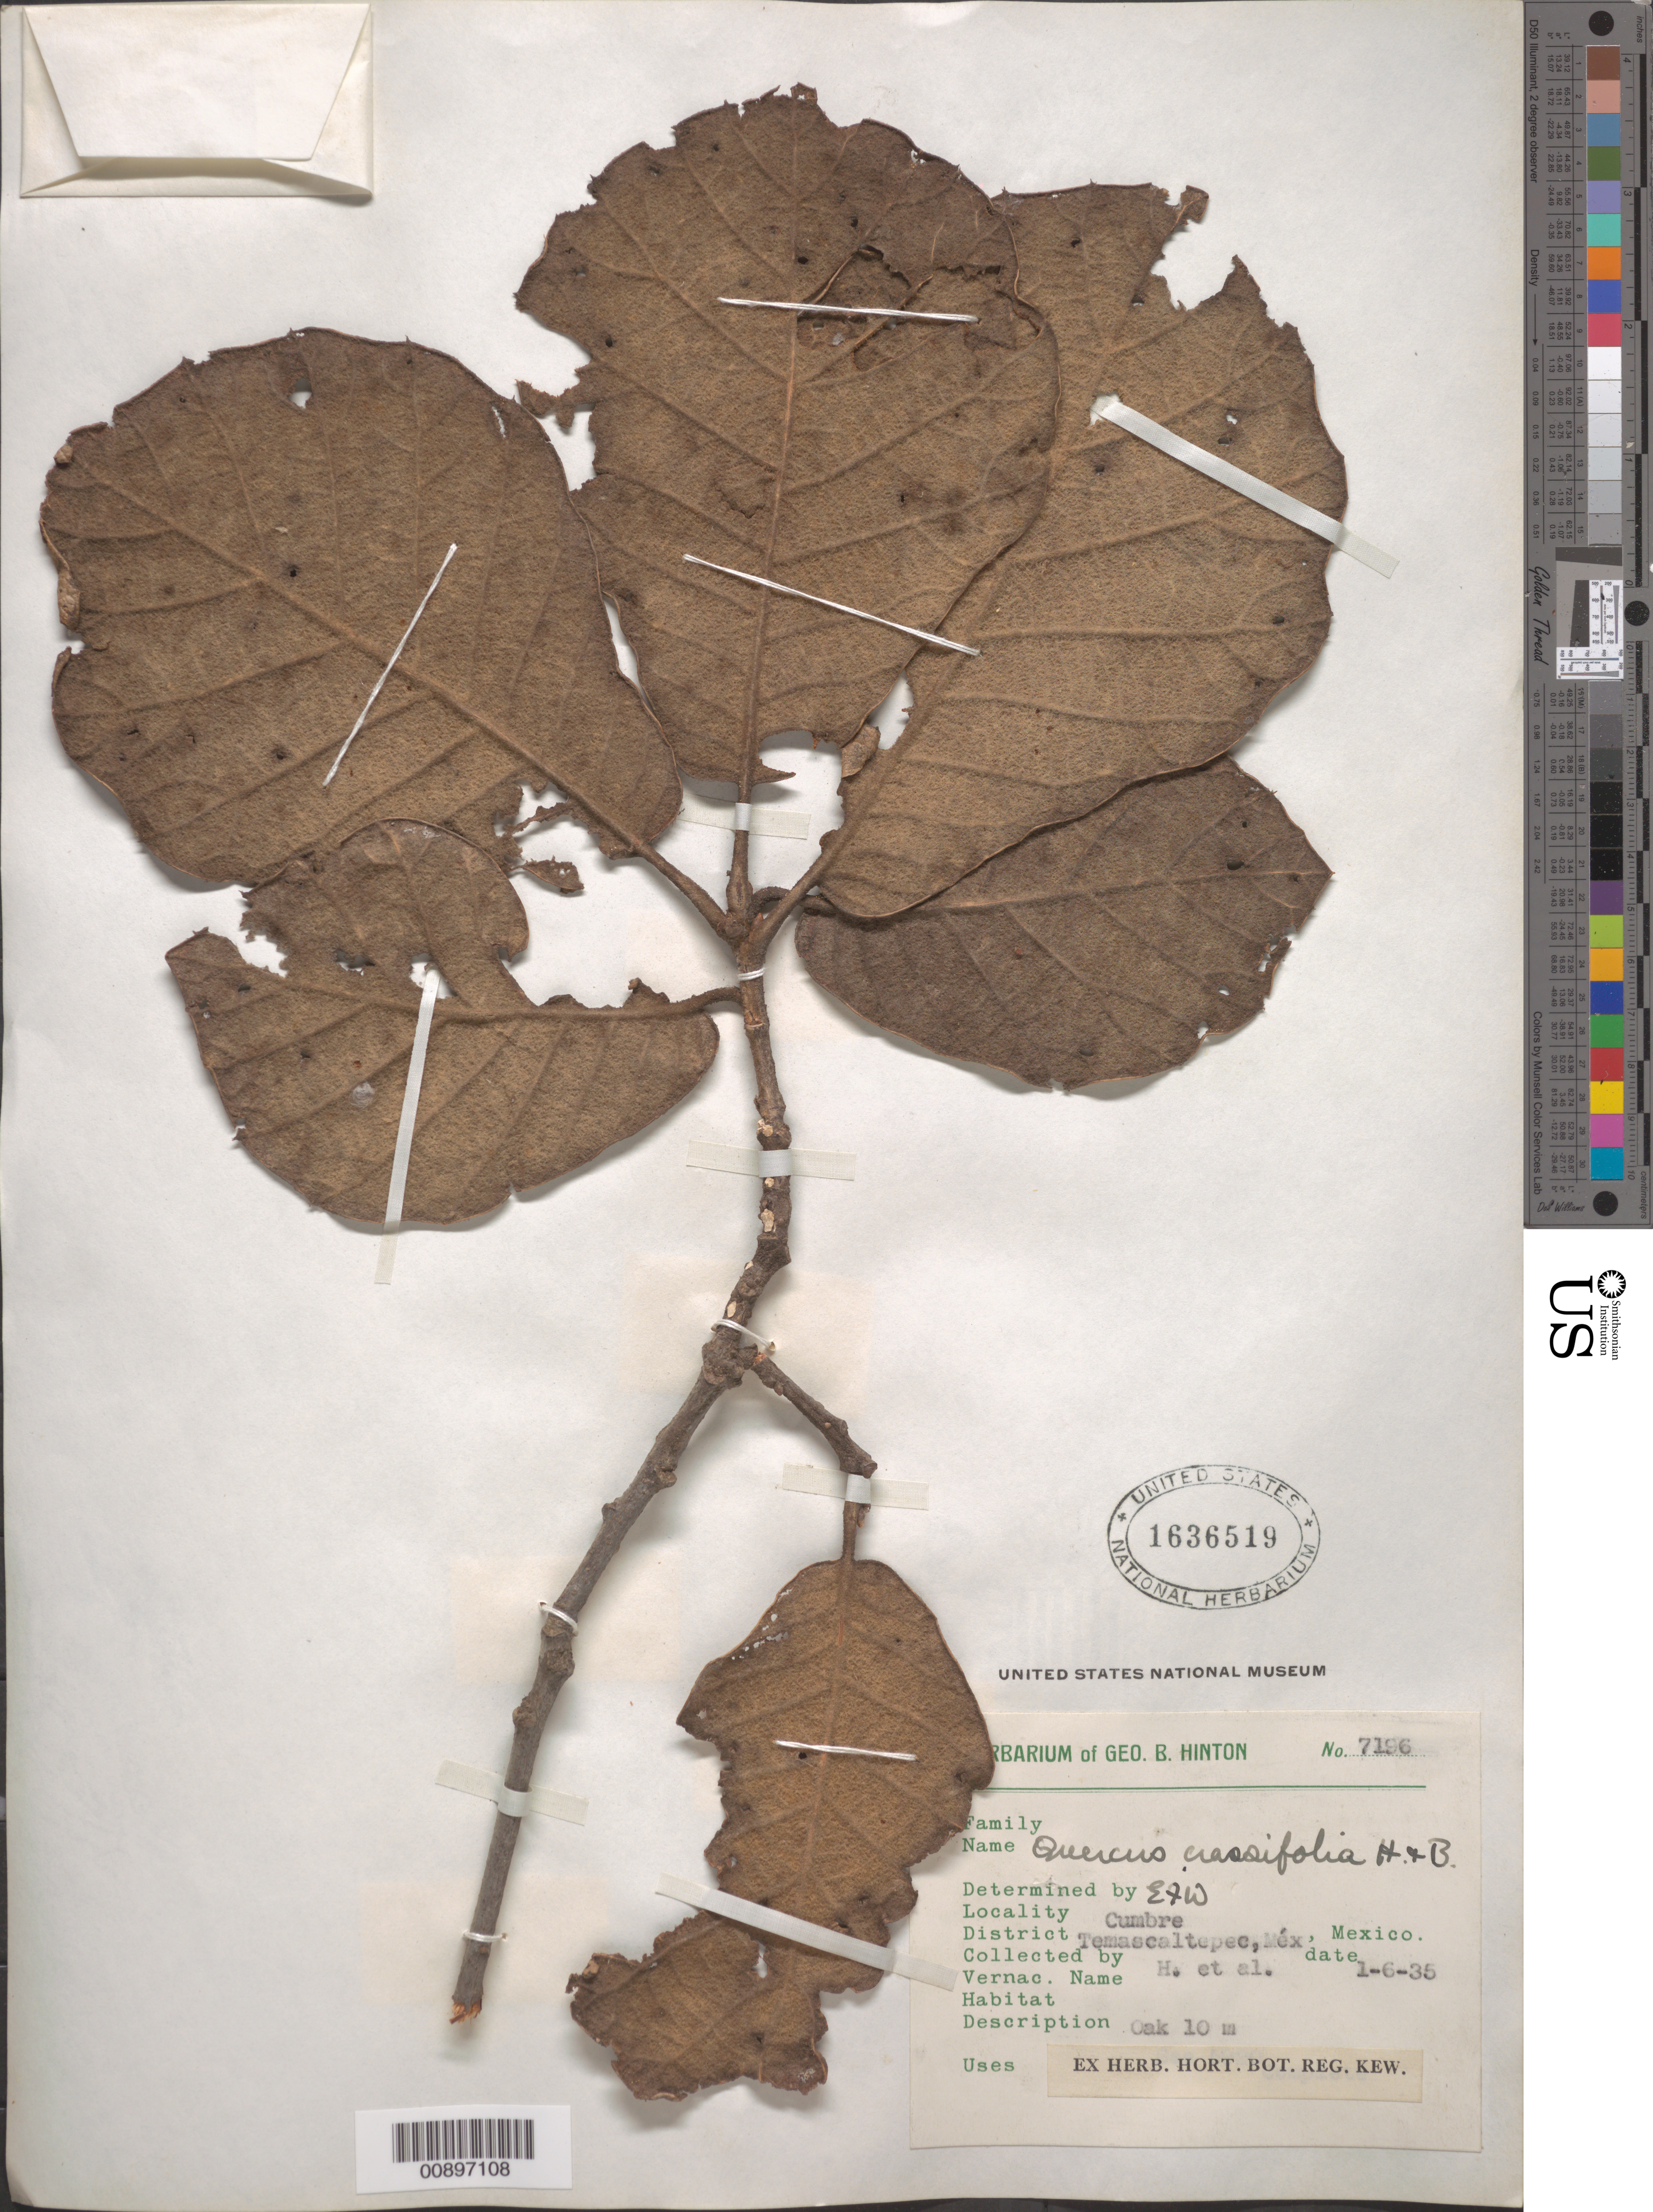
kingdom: Plantae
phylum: Tracheophyta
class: Magnoliopsida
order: Fagales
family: Fagaceae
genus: Quercus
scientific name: Quercus crassifolia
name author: Humb. & Bonpl.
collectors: G. B. Hinton & et al.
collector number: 7196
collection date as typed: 06 Jan 1935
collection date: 1935-01-06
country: Mexico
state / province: México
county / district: Temascaltepec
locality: Cumbre, District Temascaltepec, State Mexico.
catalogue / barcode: US 1636519